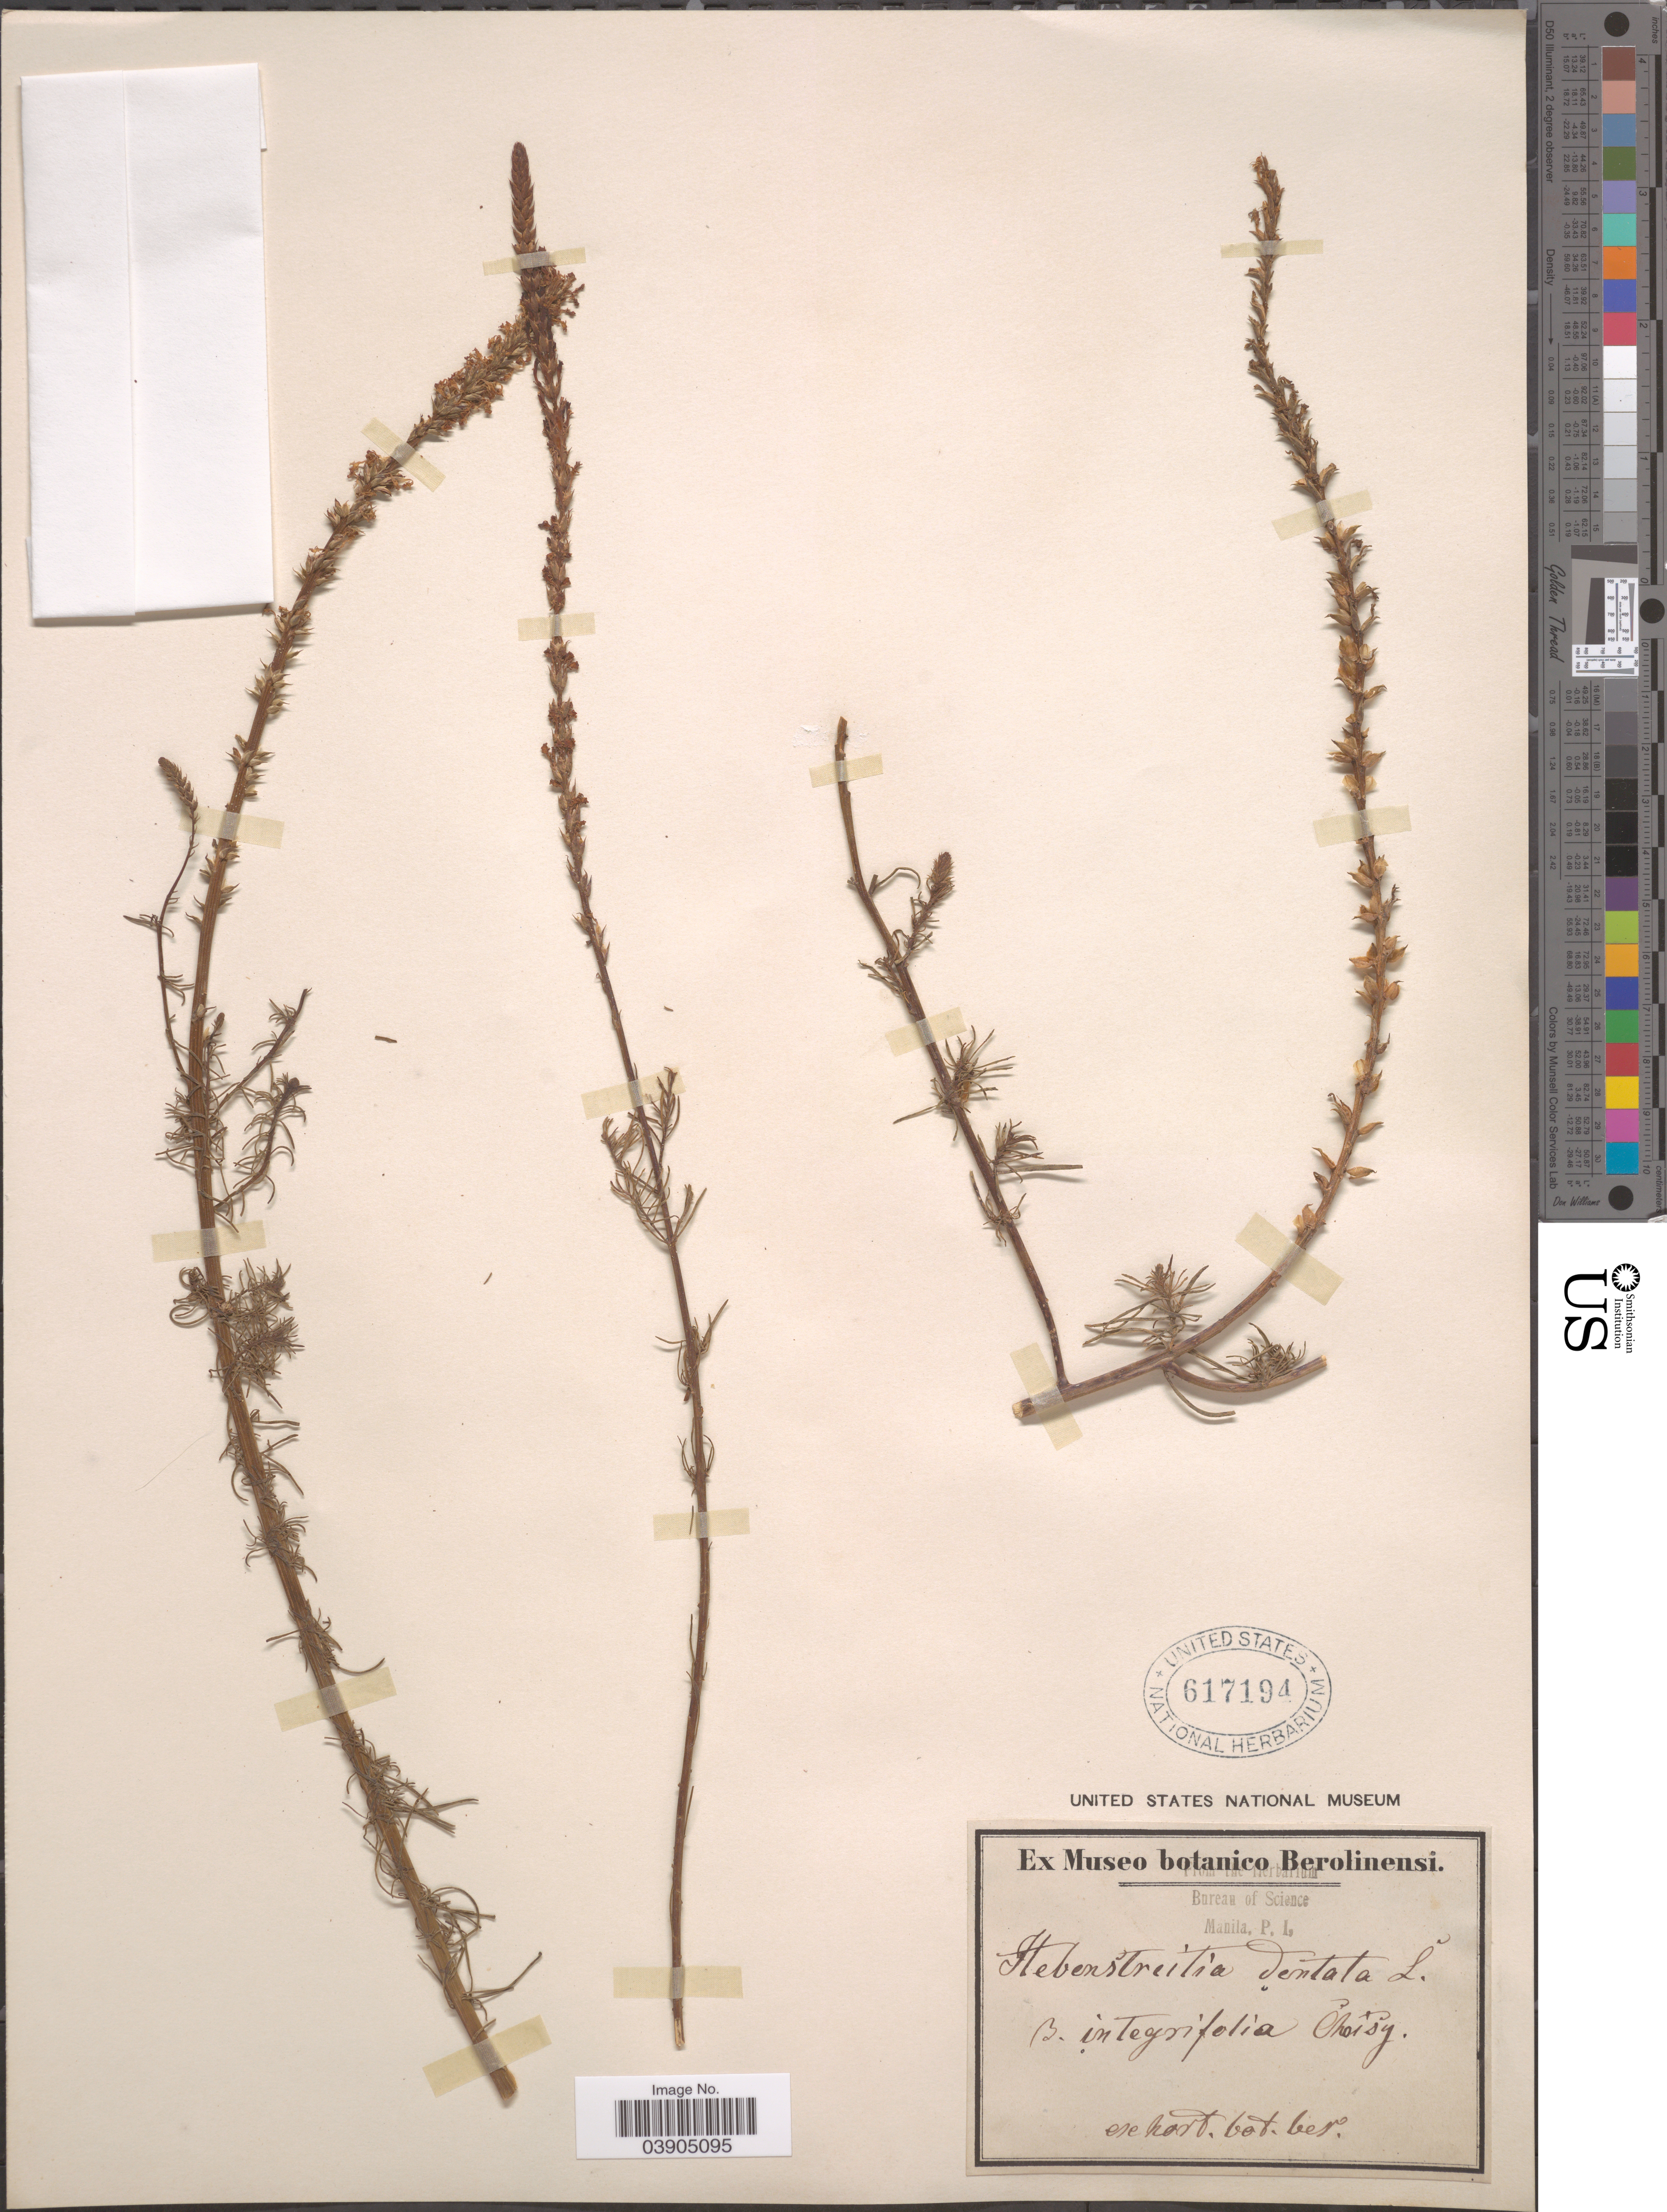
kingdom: Plantae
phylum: Tracheophyta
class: Magnoliopsida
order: Lamiales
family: Scrophulariaceae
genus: Hebenstretia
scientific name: Hebenstretia dentata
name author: L.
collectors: ex Museo Bot. Berol.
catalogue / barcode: US 617194